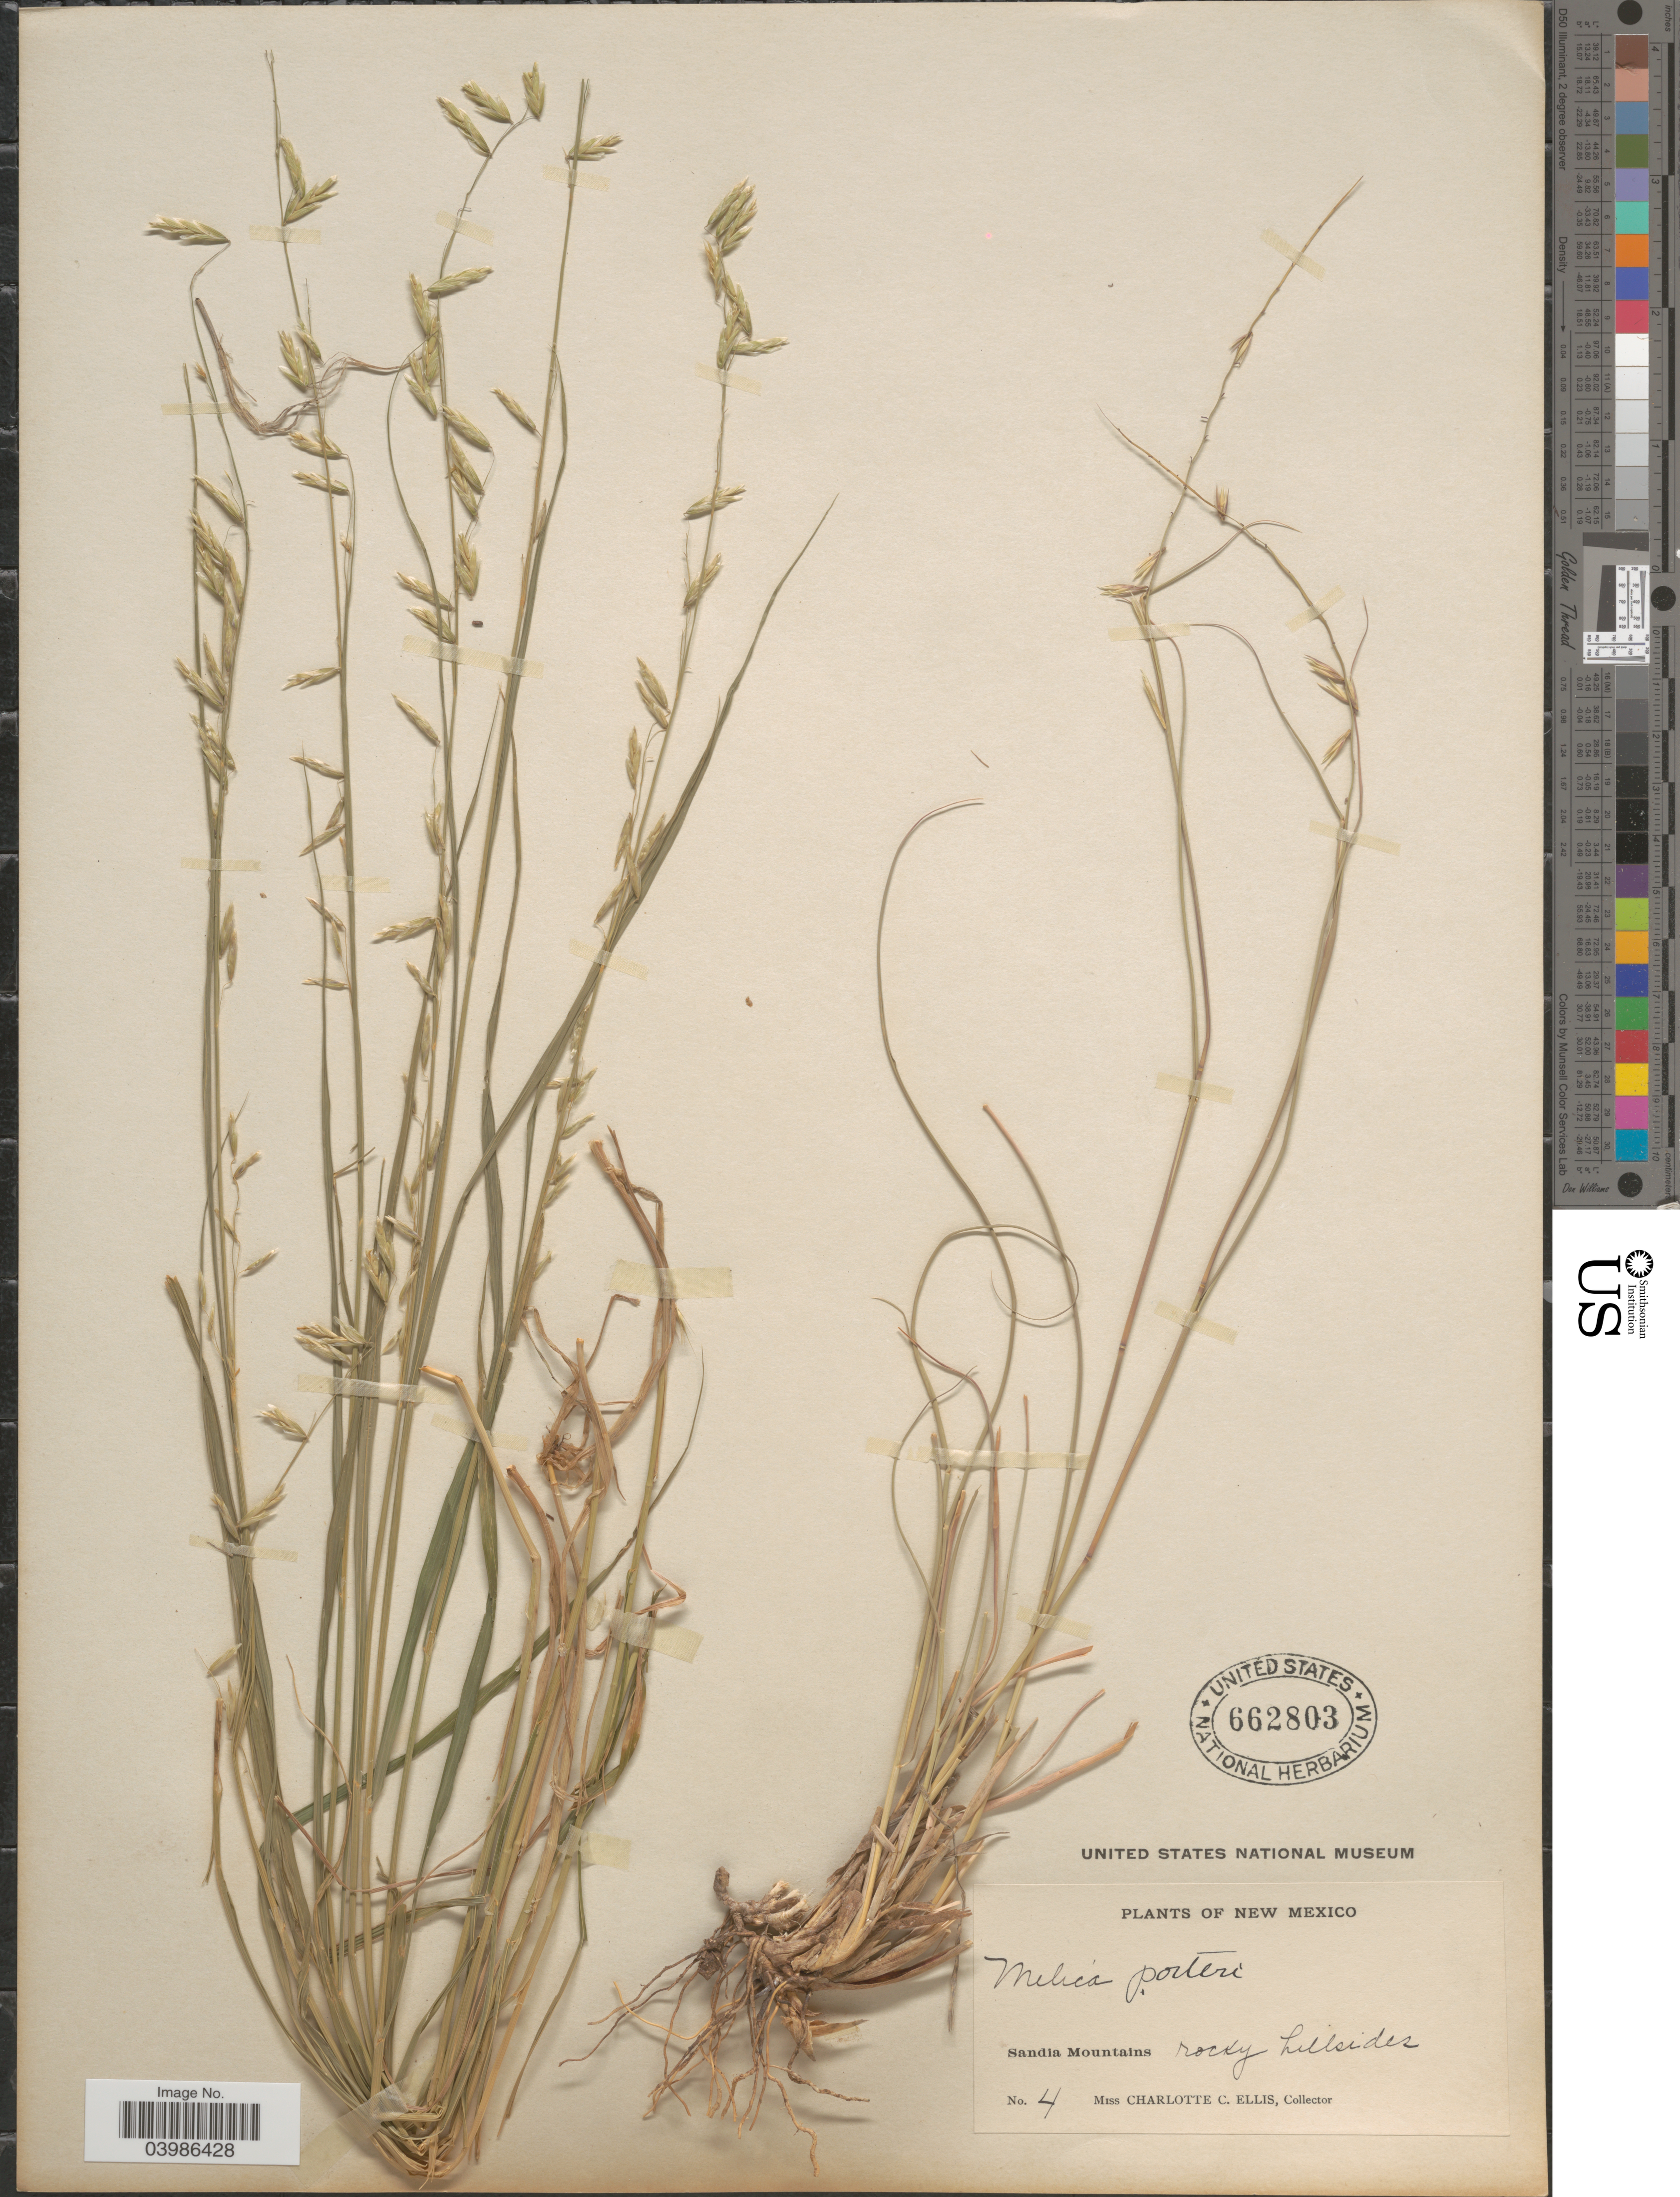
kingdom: Plantae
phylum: Tracheophyta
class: Liliopsida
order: Poales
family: Poaceae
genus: Melica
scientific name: Melica porteri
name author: Scribn.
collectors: C. C. Ellis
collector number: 4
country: United States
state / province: New Mexico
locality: Sandia Mountains.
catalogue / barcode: US 662803